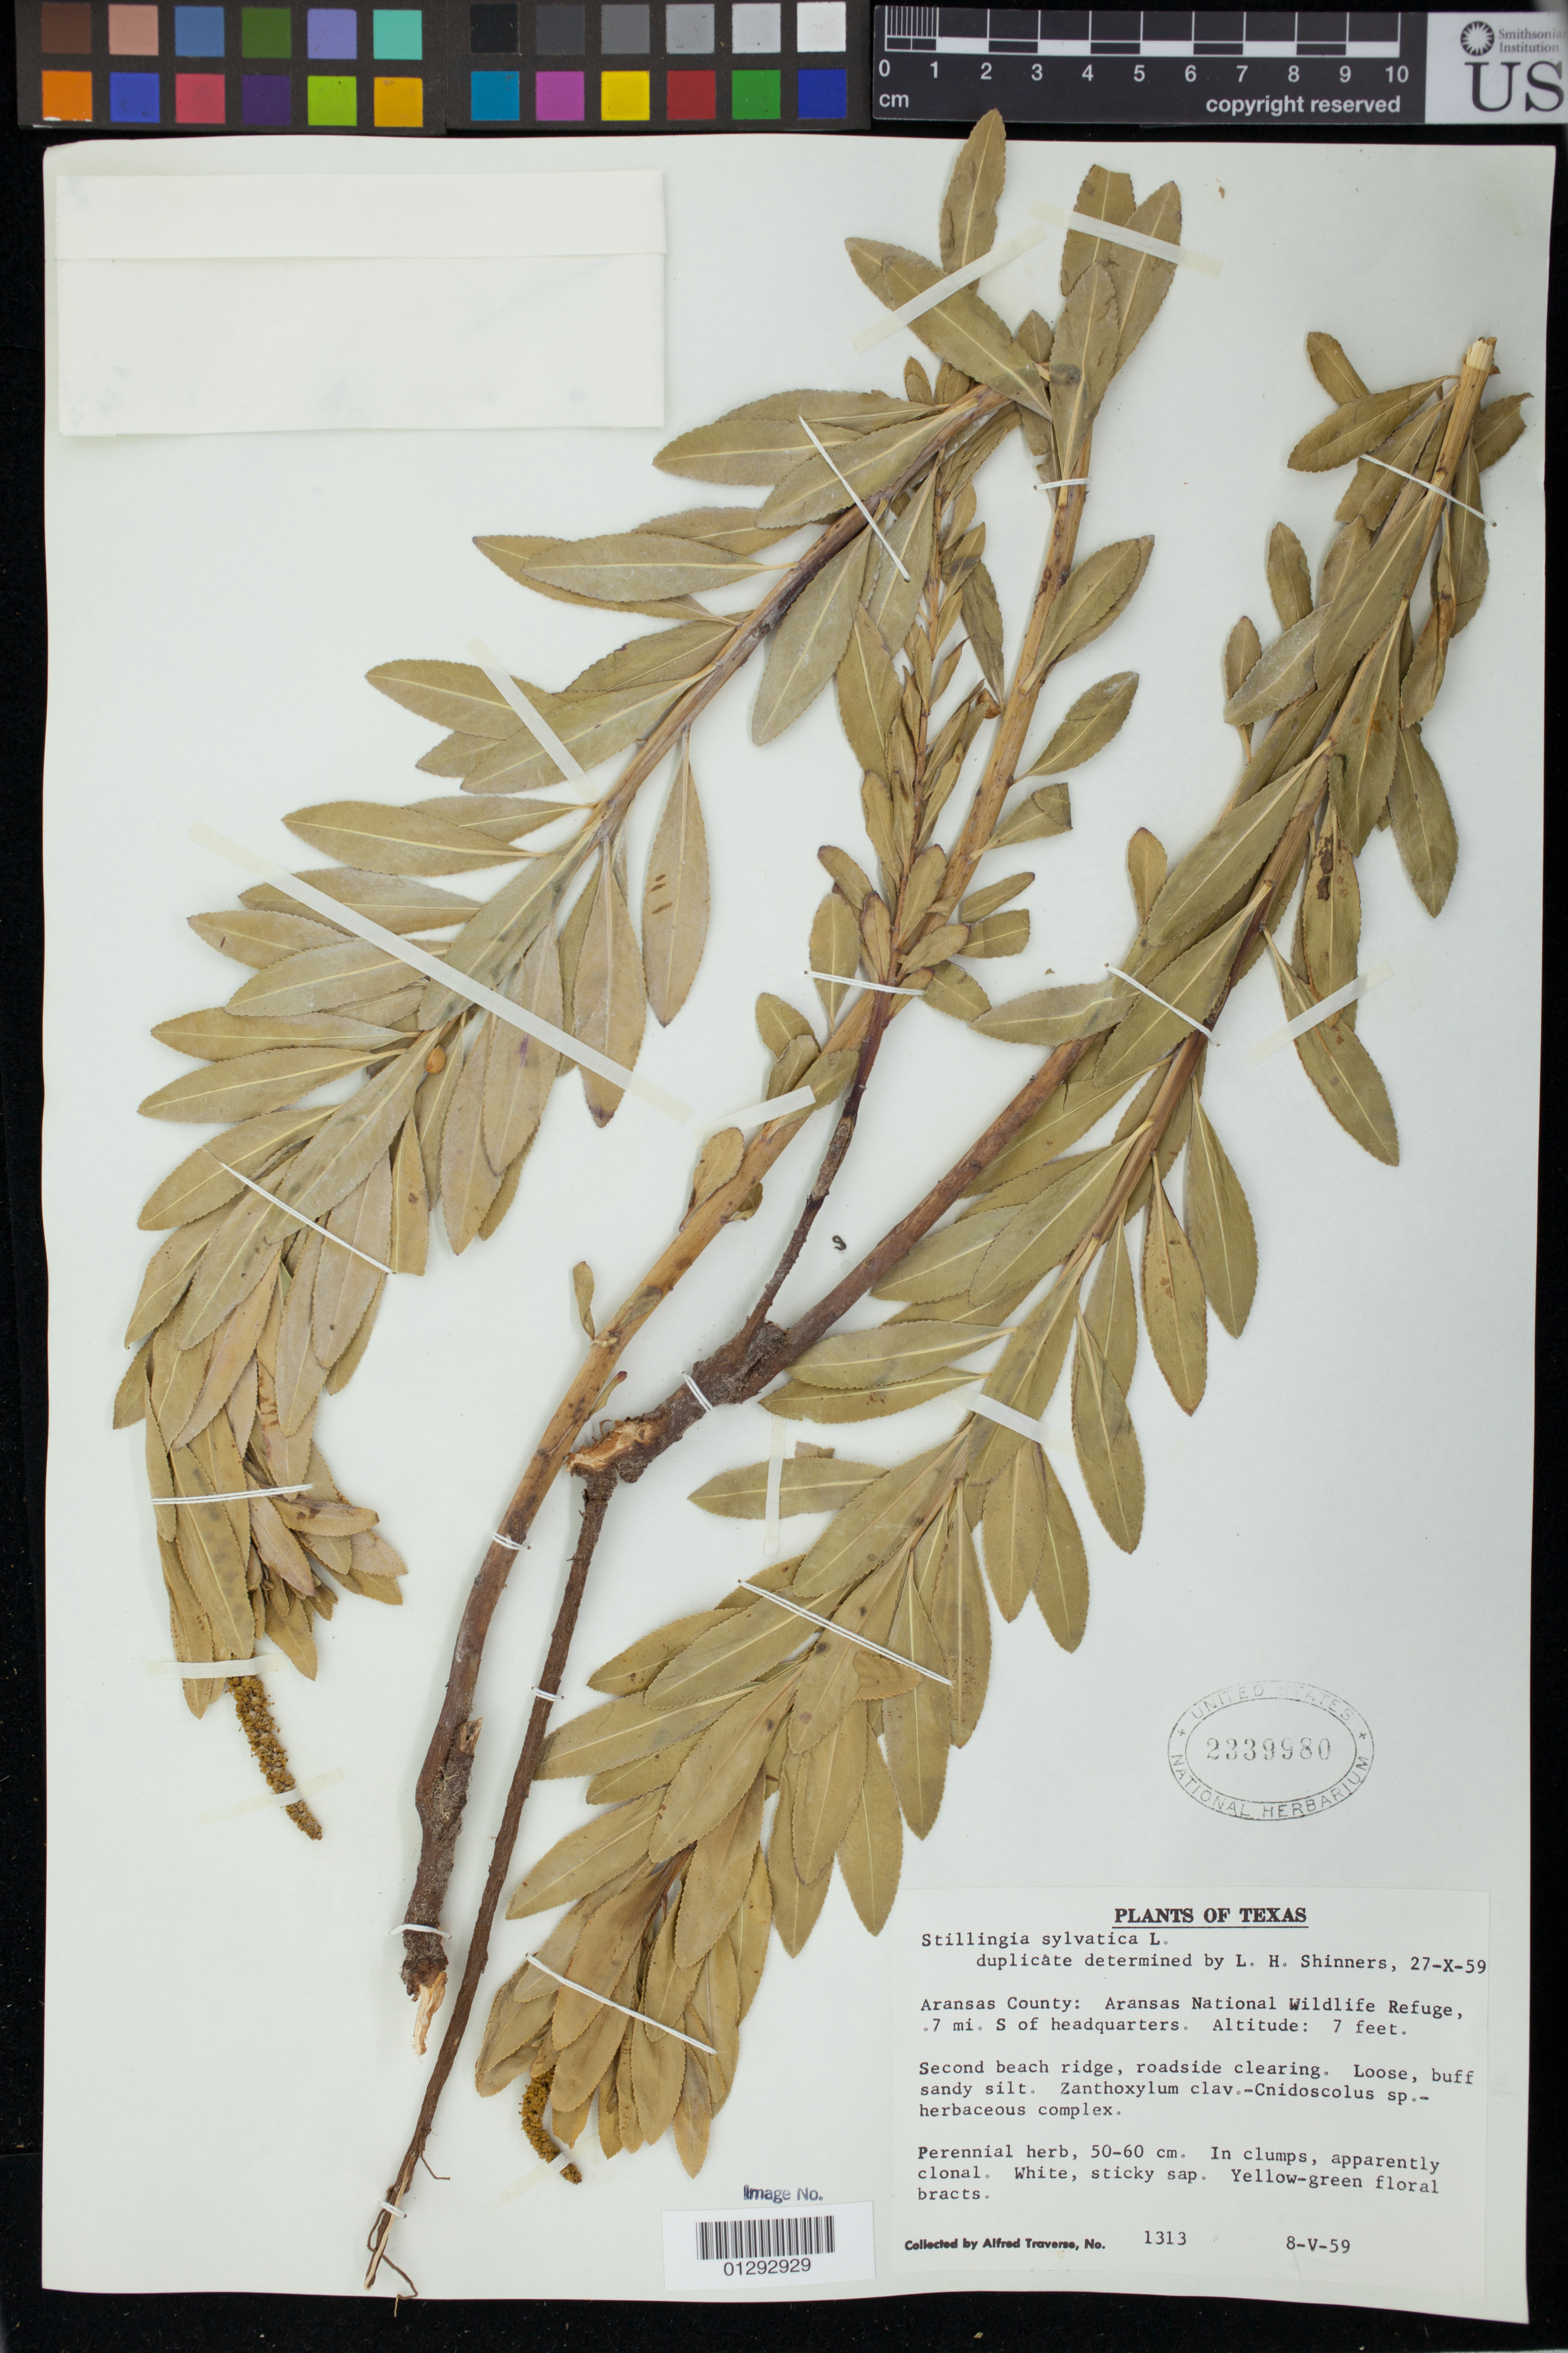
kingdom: Plantae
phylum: Tracheophyta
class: Magnoliopsida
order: Malpighiales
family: Euphorbiaceae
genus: Stillingia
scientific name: Stillingia sylvatica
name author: L.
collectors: A. Traverse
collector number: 1313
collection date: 1959-05-08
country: United States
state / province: Texas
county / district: Aransas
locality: Aransas National Wildlife Refuge, 7 mi. S of headquarters. Second beach ridge, roadside clearing.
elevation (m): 2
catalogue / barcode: US 2339980